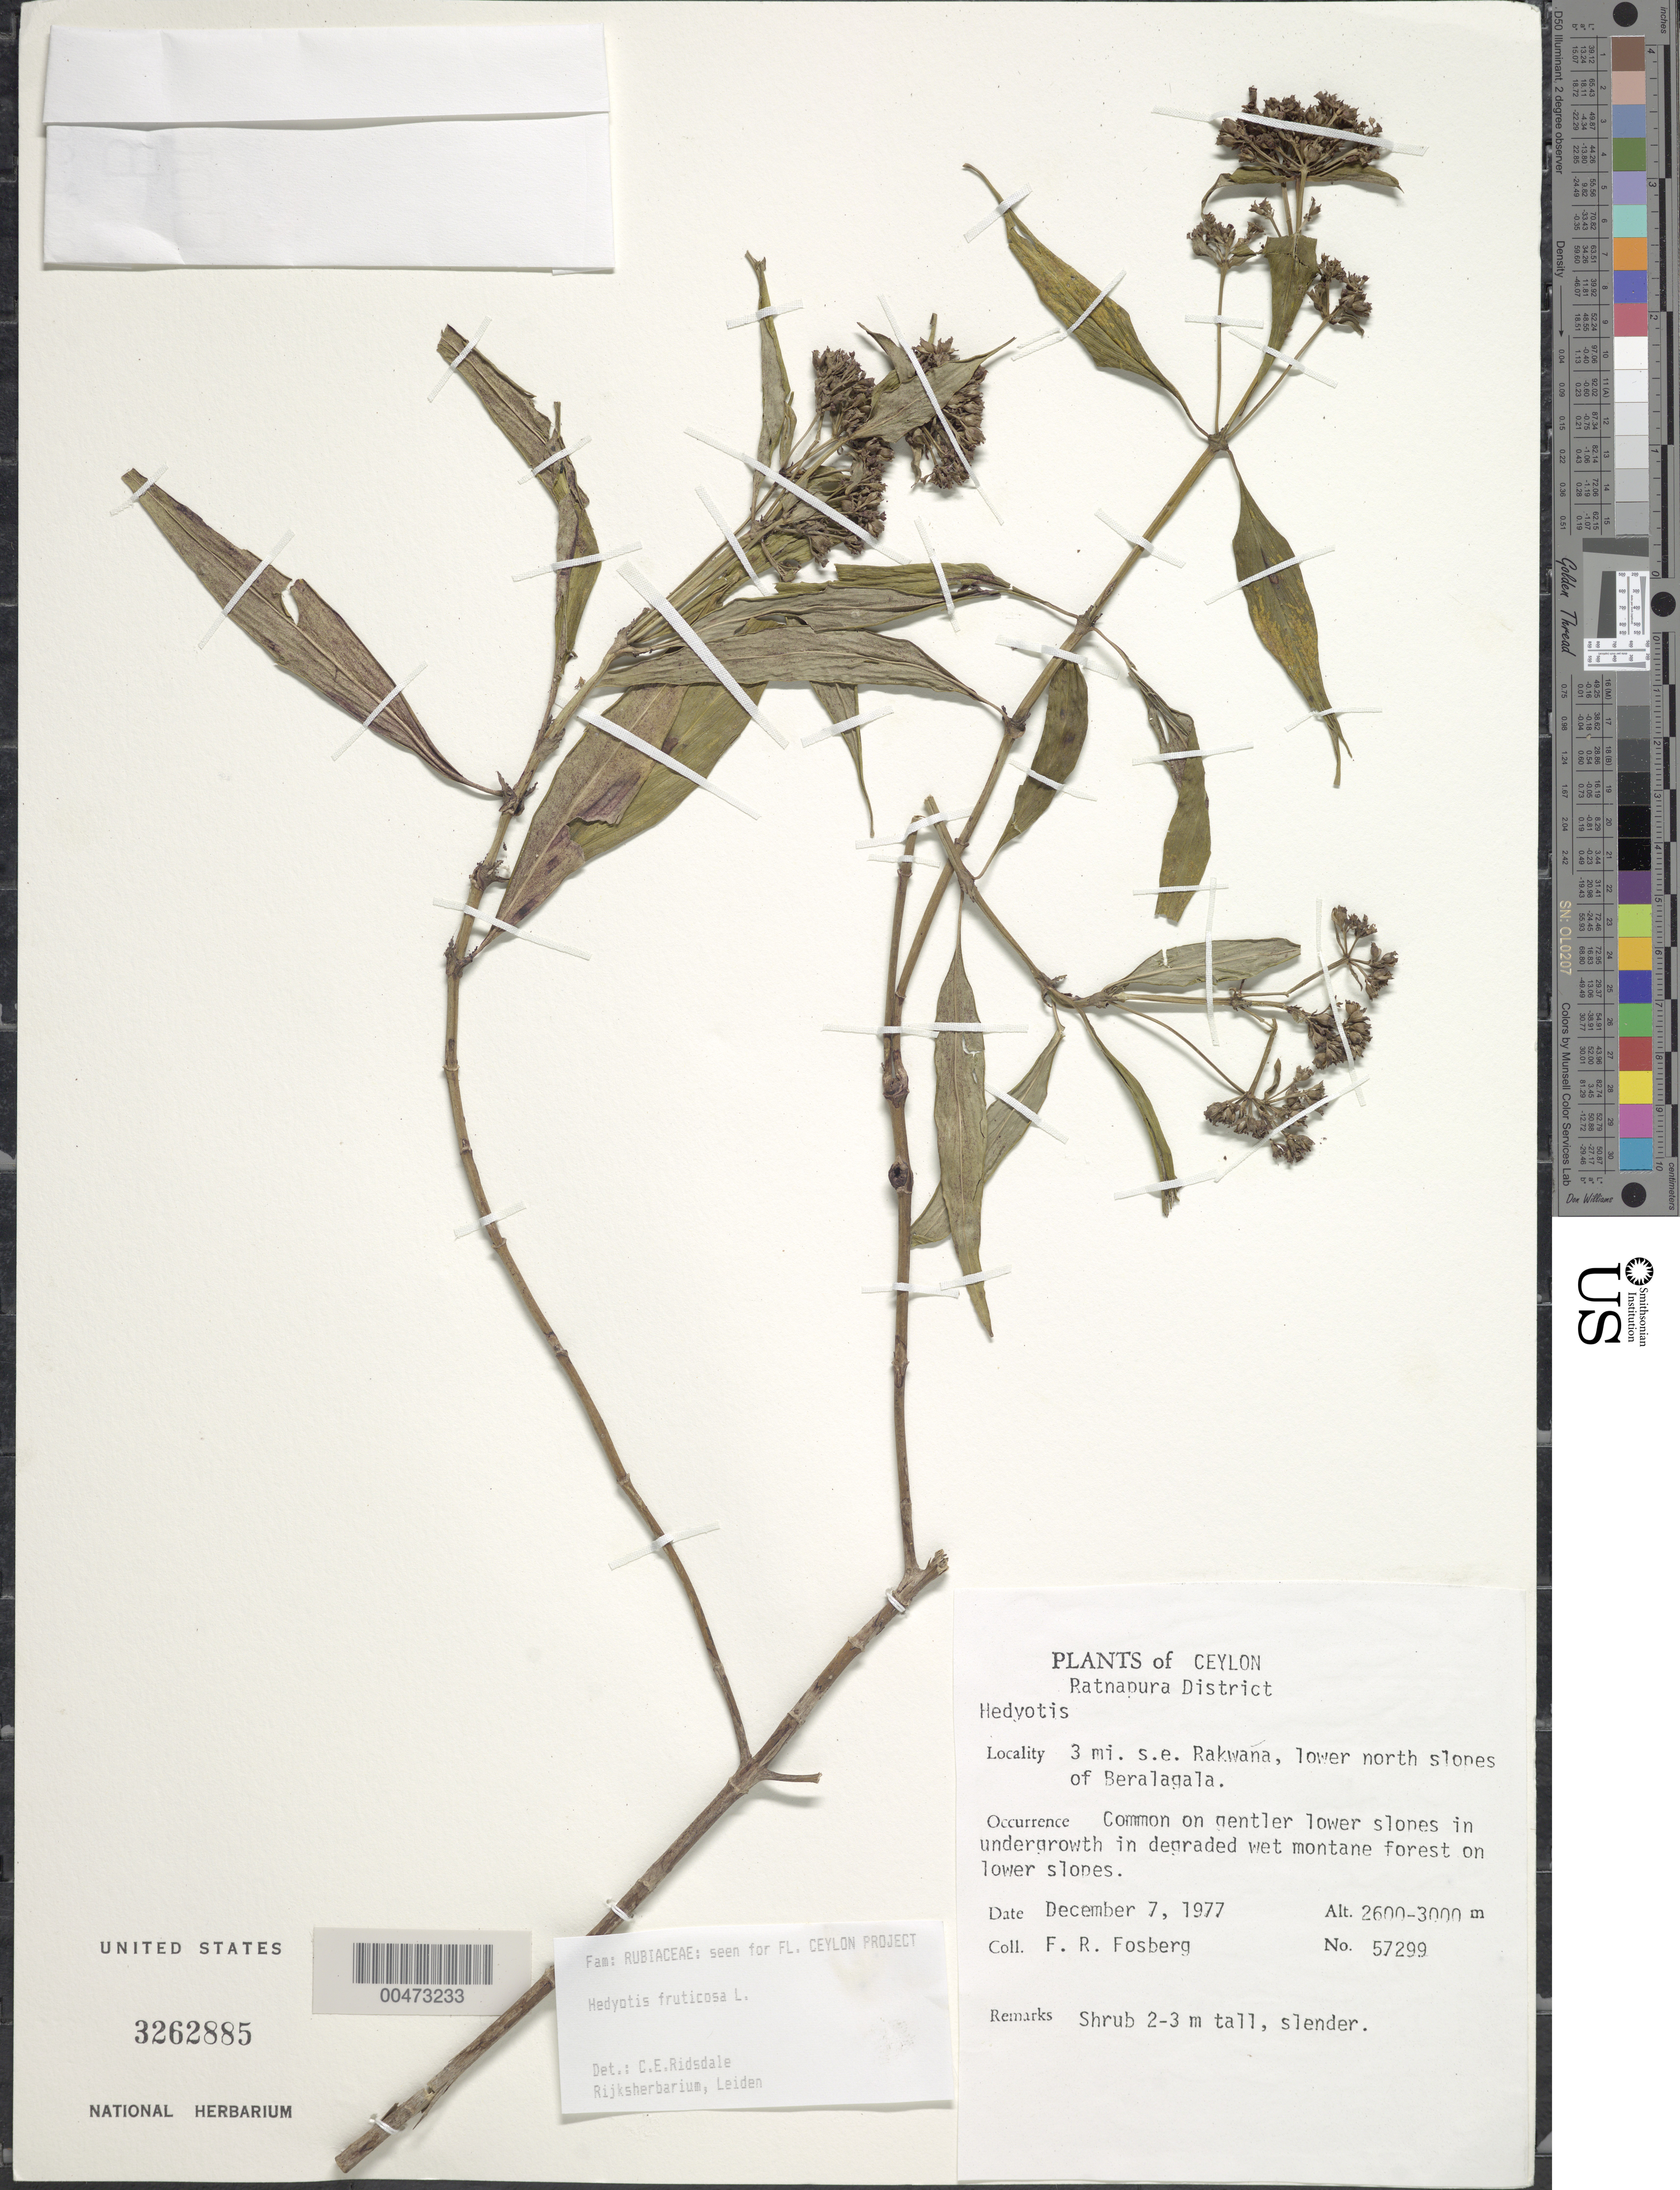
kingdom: Plantae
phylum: Tracheophyta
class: Magnoliopsida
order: Gentianales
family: Rubiaceae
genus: Hedyotis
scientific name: Hedyotis fruticosa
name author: L.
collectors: F. R. Fosberg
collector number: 57299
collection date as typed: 07 Dec 1977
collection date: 1977-12-07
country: Sri Lanka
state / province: Sabaragamuwa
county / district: Ratnapura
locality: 3 mi SE Rakwana, lower N slopes of Beralagala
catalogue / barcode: US 3262885